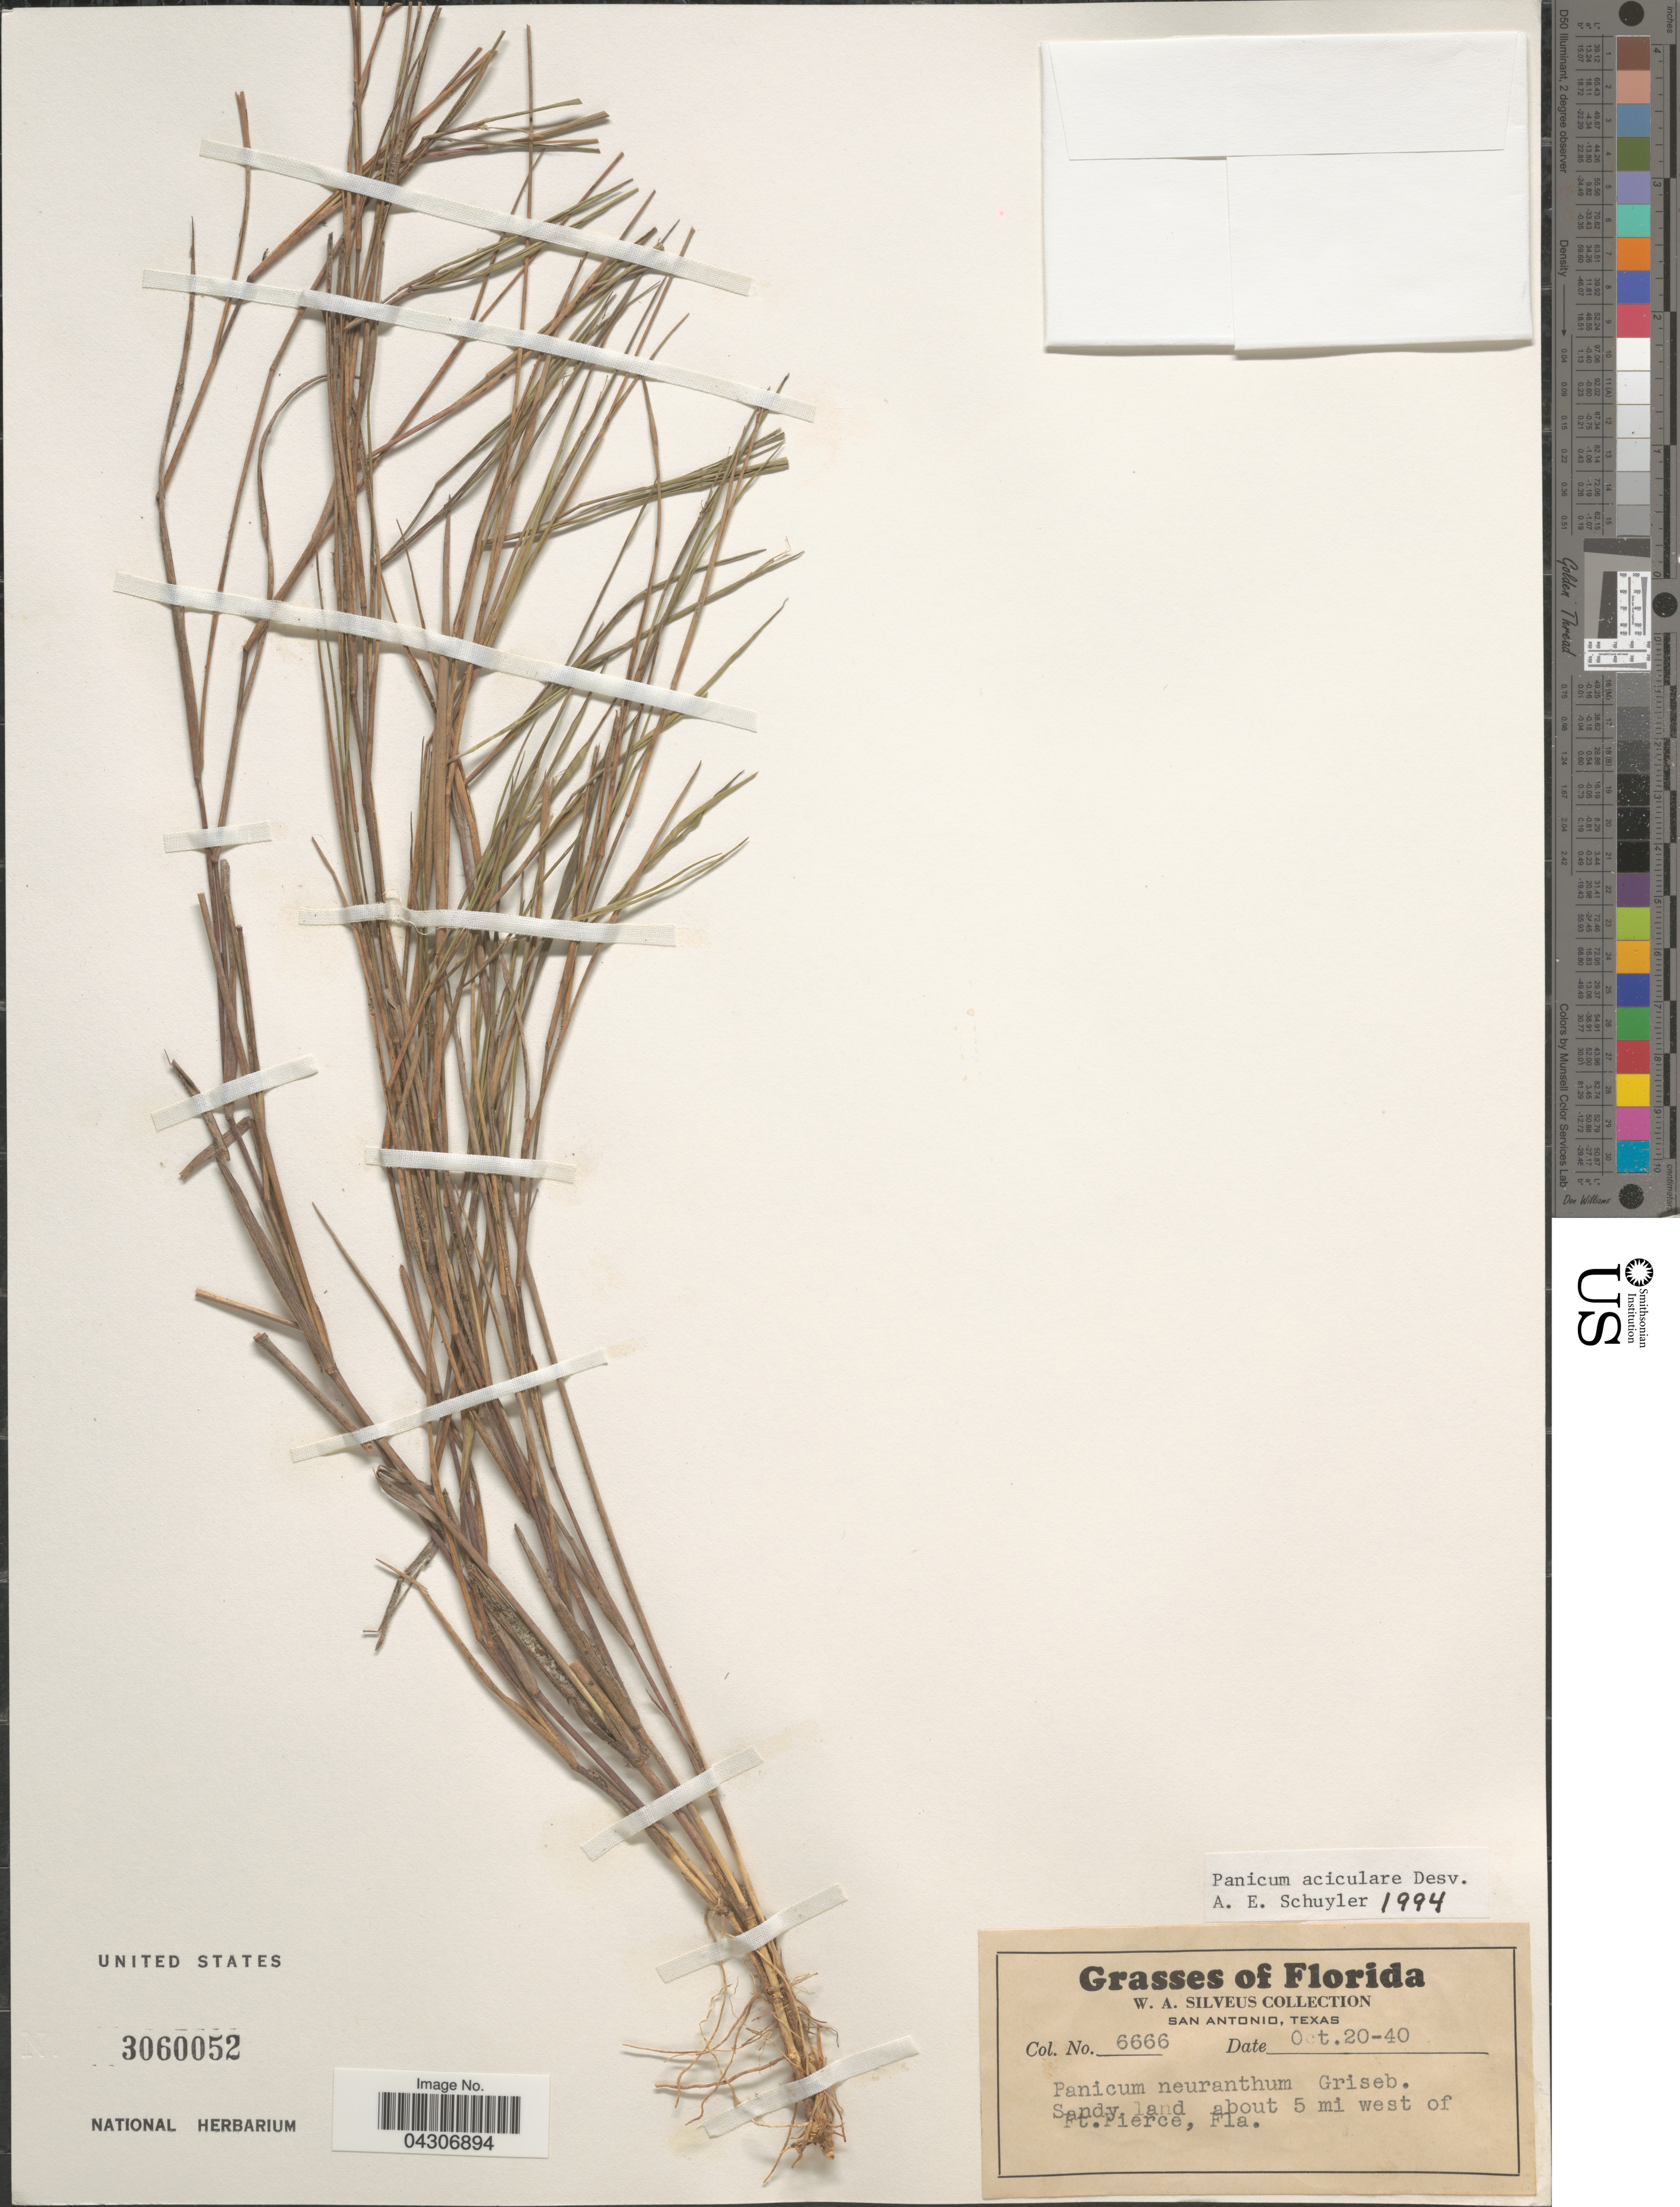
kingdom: Plantae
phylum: Tracheophyta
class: Liliopsida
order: Poales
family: Poaceae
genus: Dichanthelium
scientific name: Dichanthelium aciculare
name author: (Desv. ex Poir.) Gould & C.A. Clark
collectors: W. Silveus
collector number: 6666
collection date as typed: Transcribed d/m/y: 20/10/40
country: United States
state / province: Florida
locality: Sandy land about 5 mi west of Ft. Pierce.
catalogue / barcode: US 3060052